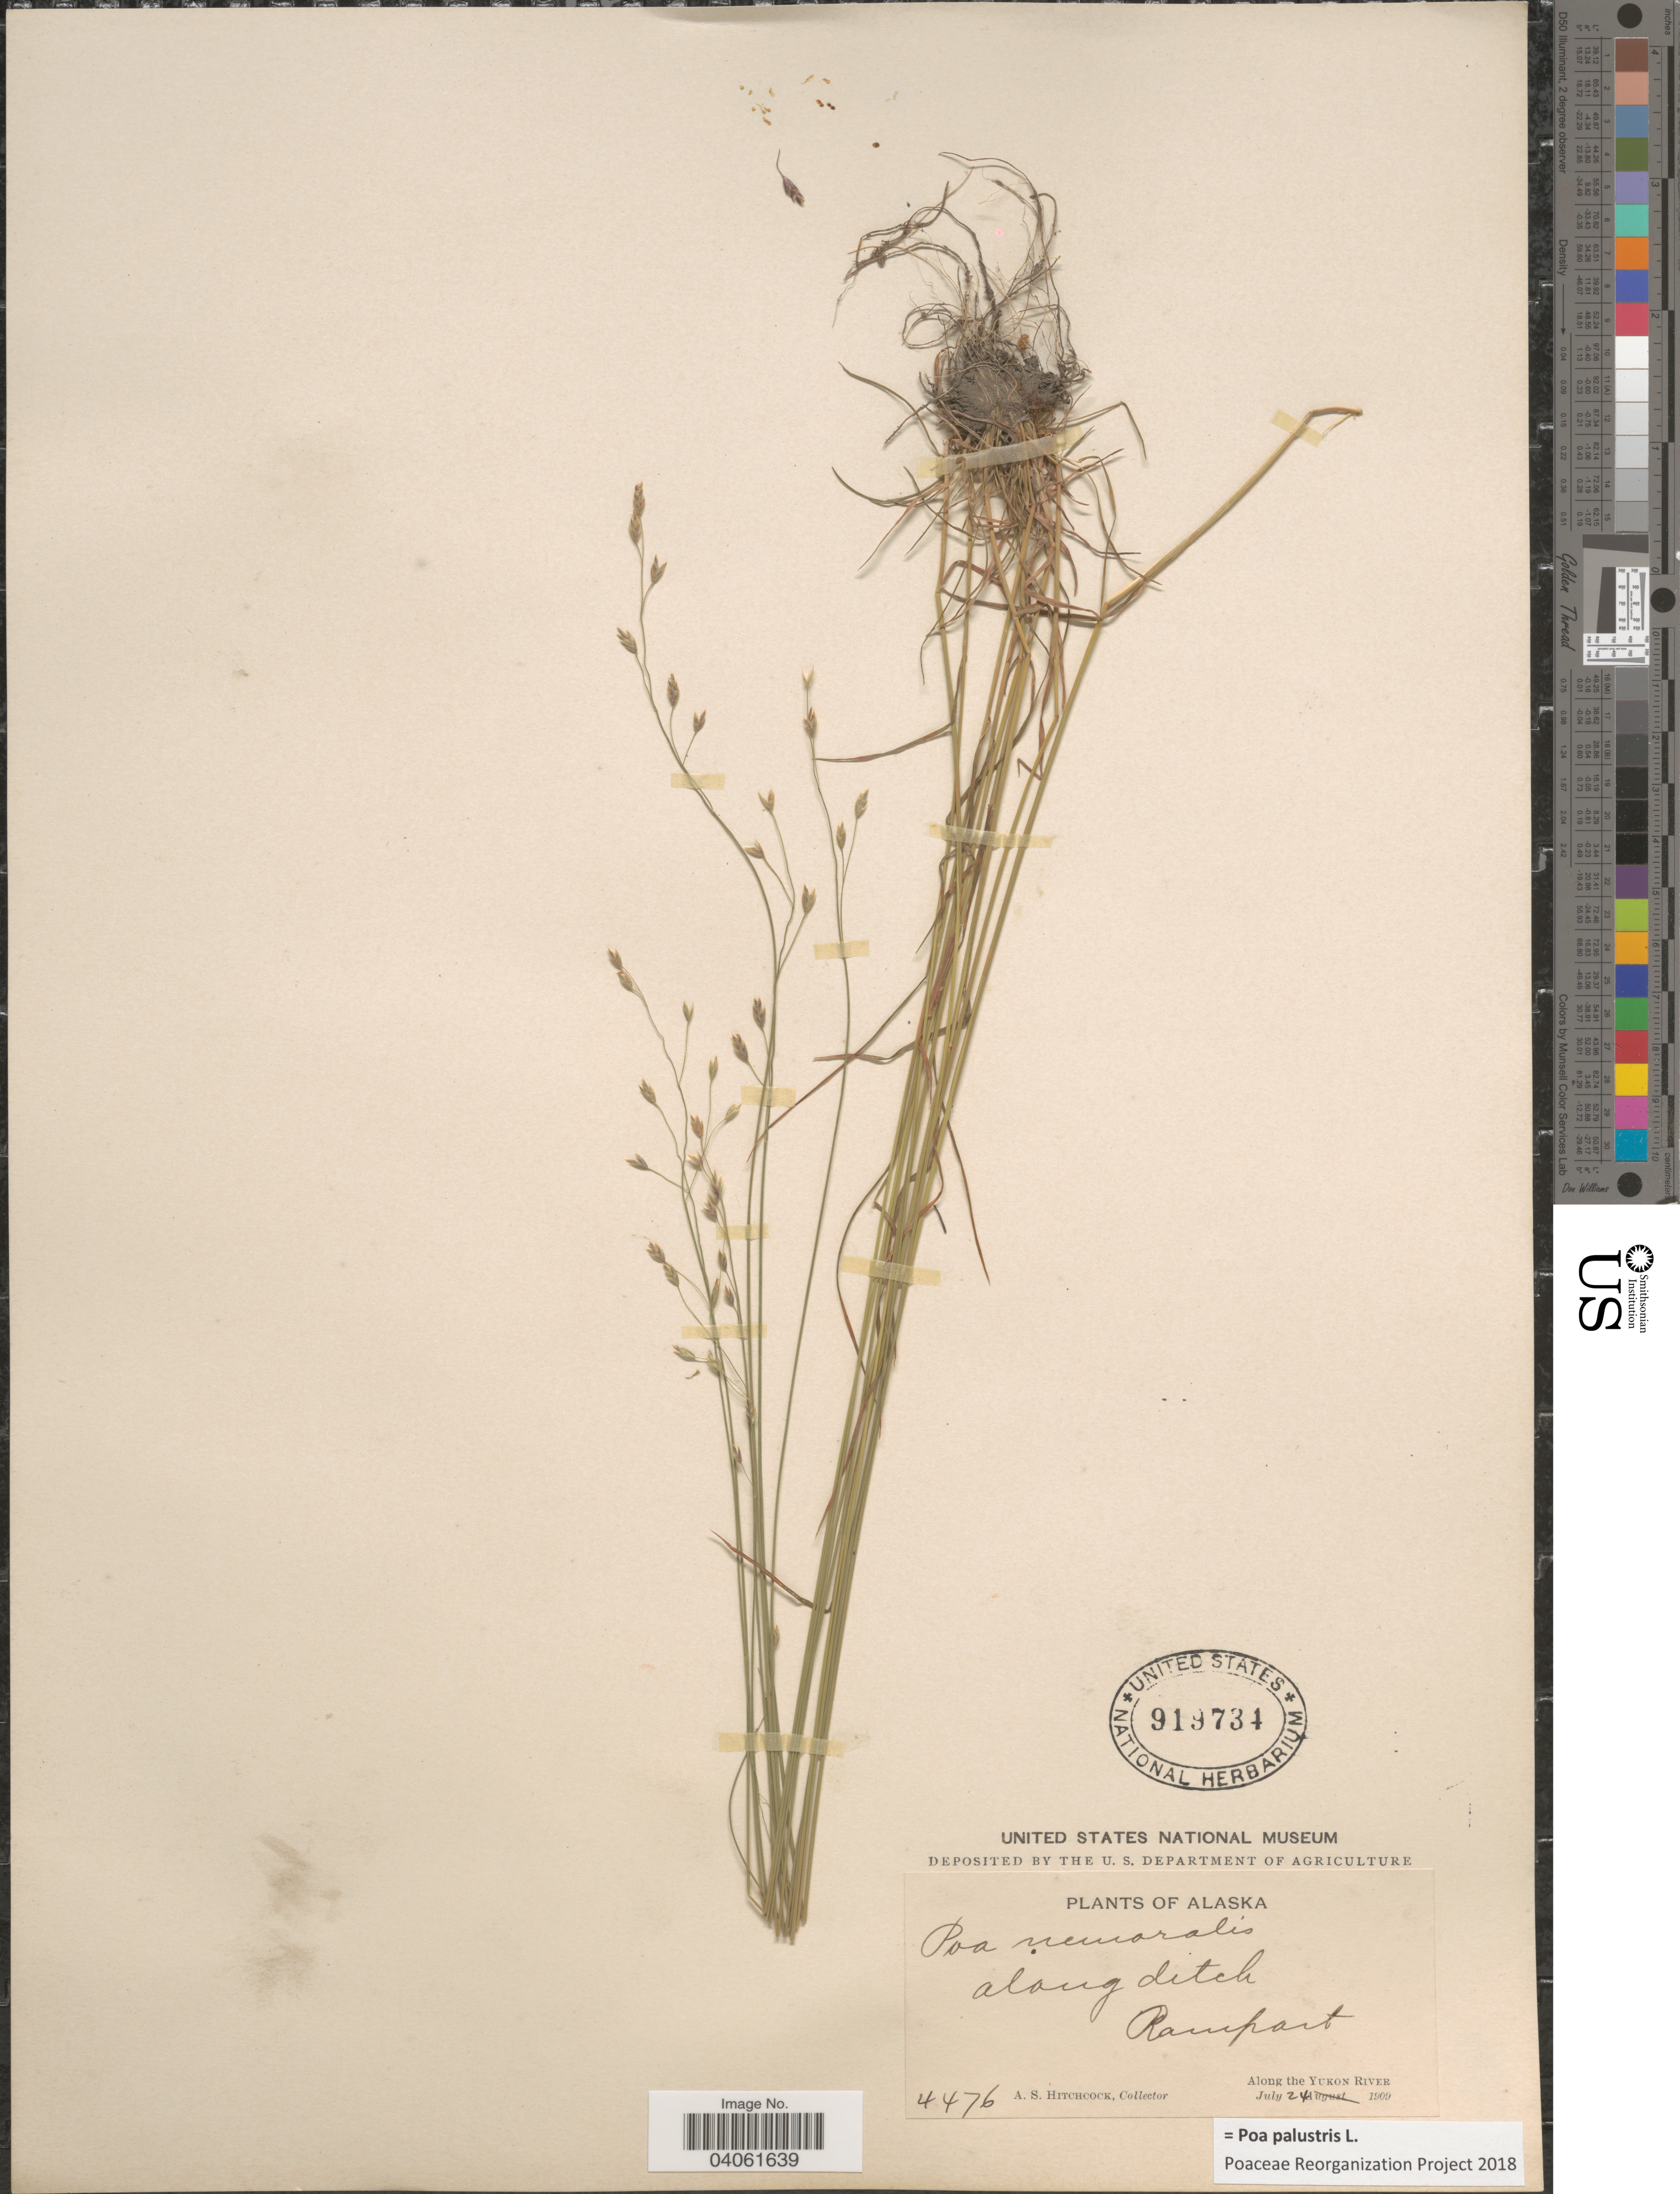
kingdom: Plantae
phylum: Tracheophyta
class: Liliopsida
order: Poales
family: Poaceae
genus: Poa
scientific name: Poa palustris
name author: L.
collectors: A. S. Hitchcock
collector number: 4476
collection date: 1909-07-24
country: United States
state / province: Alaska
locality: Along ditch, Rampart. Along the Yukon River.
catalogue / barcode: US 919734